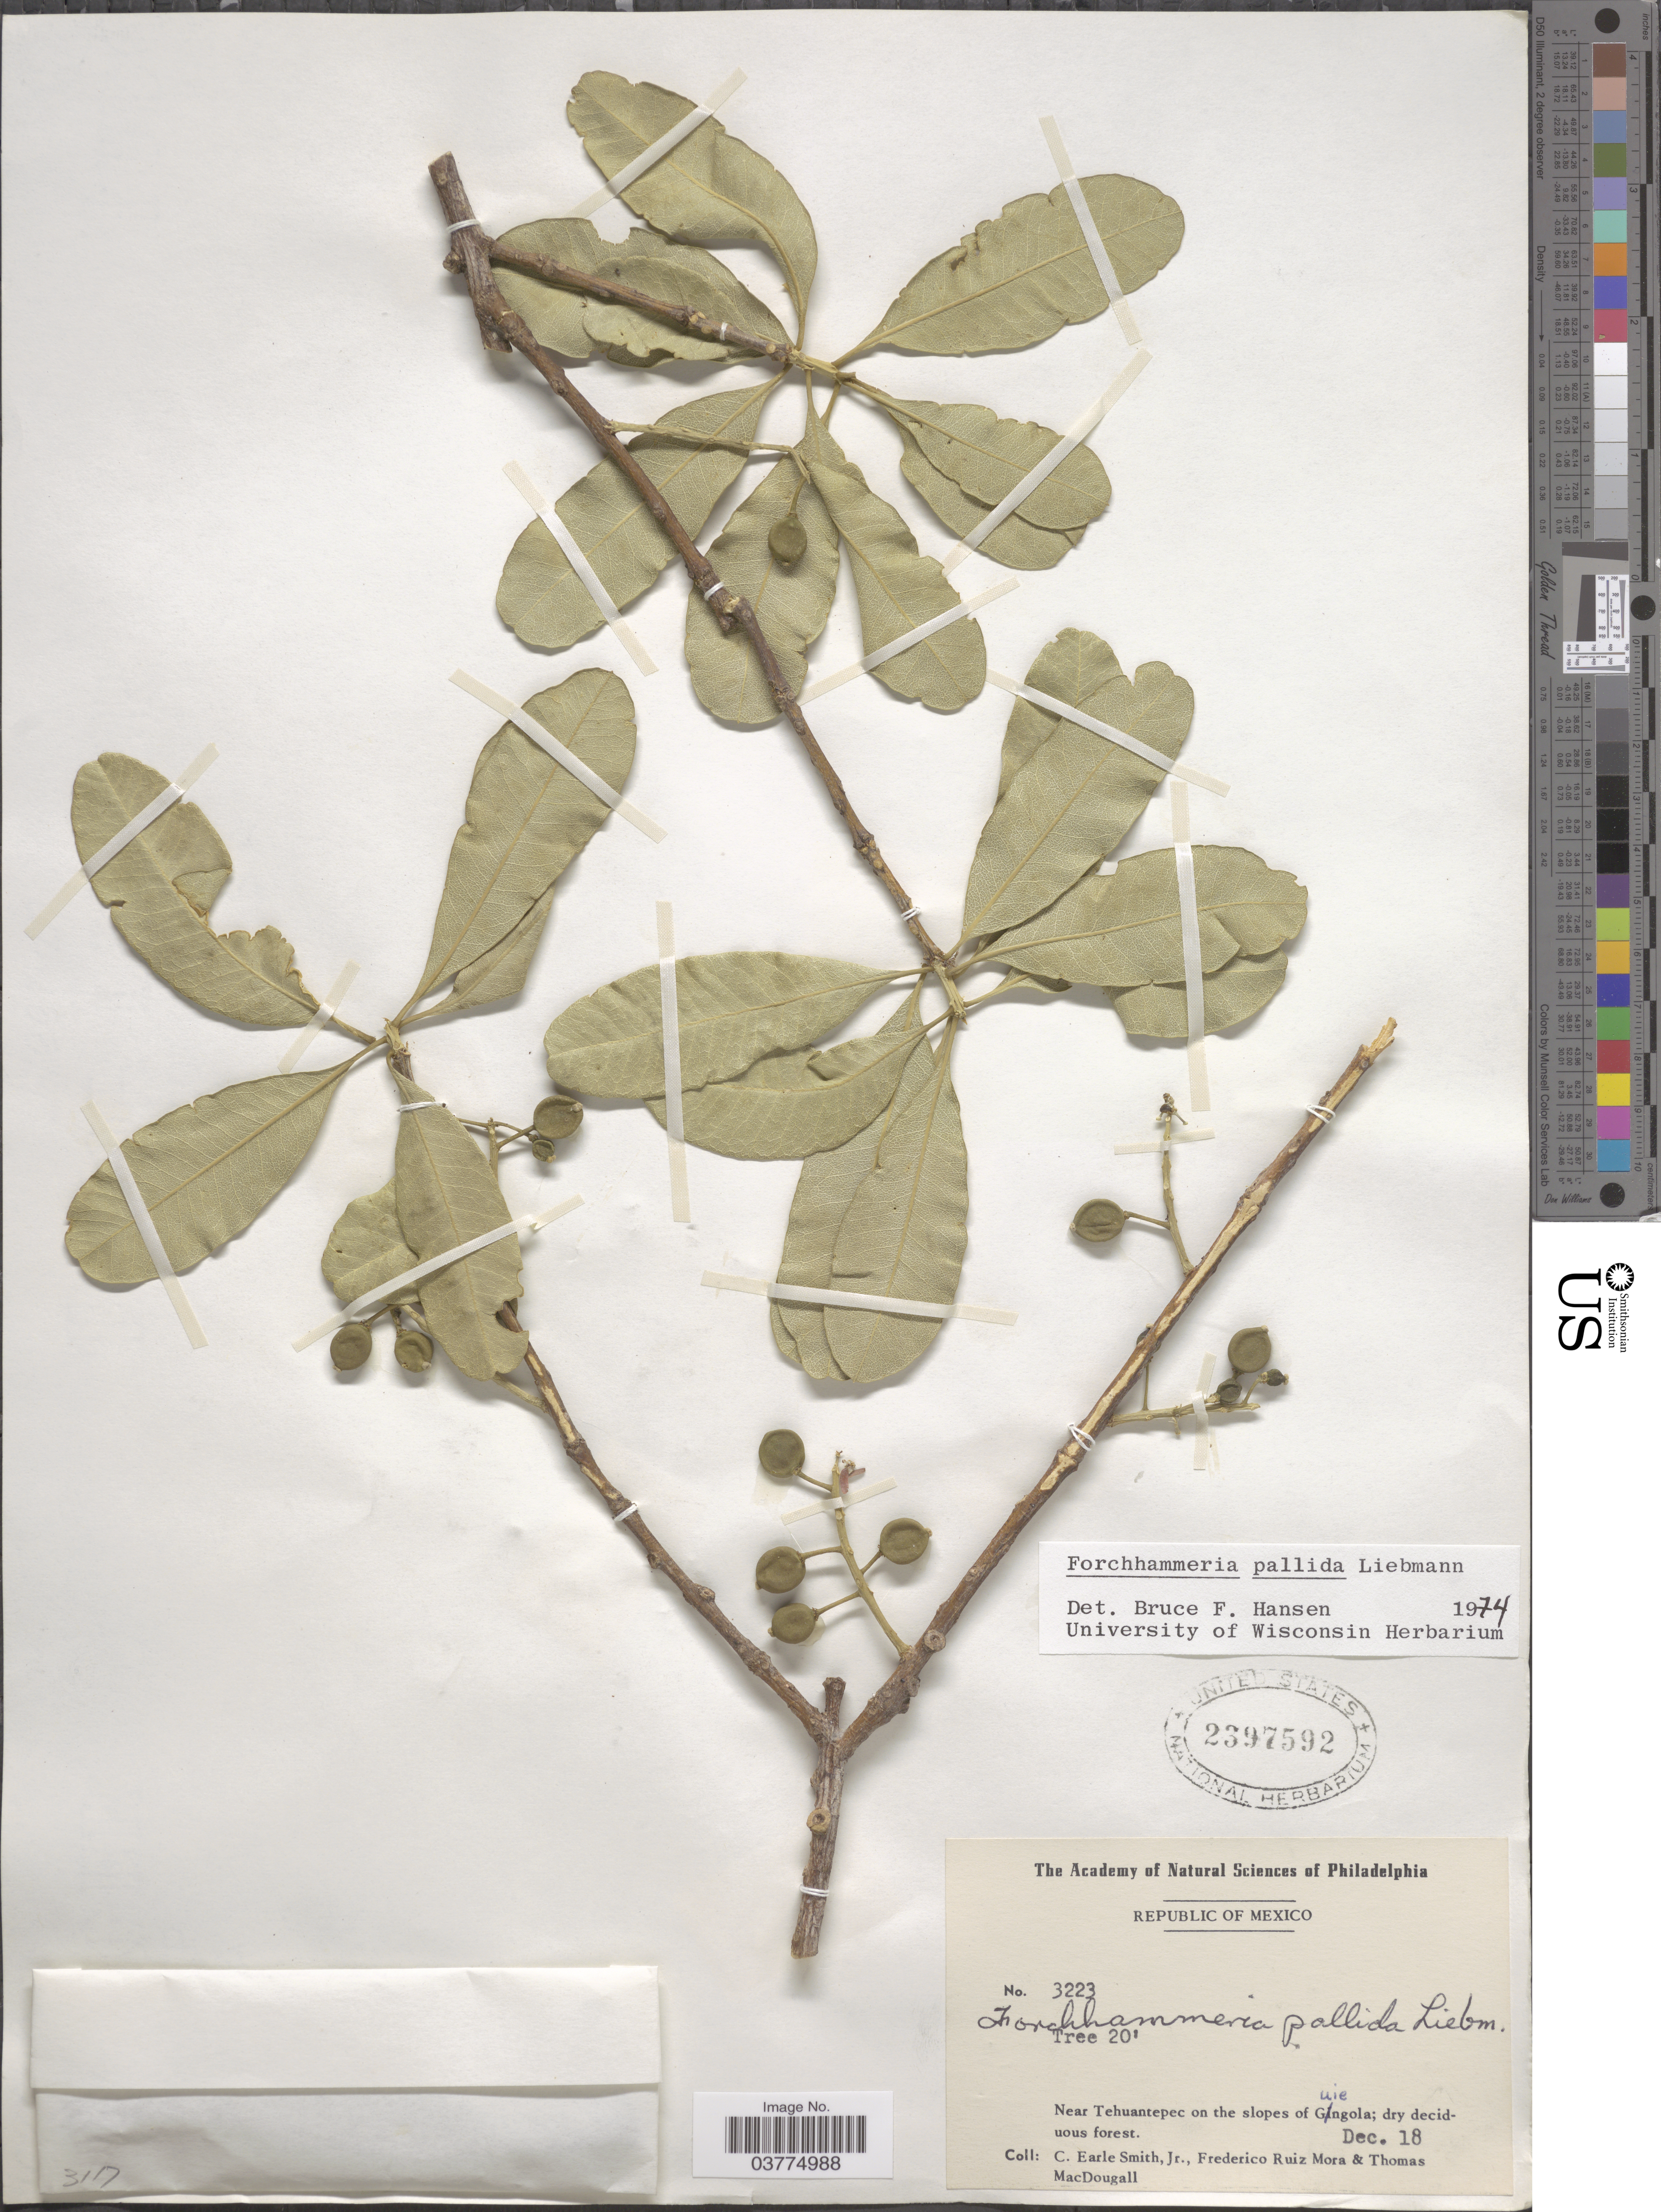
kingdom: Plantae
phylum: Tracheophyta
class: Magnoliopsida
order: Brassicales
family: Stixaceae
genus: Forchhammeria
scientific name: Forchhammeria pallida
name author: Liebm.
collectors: C. E. Smith Jr., Ruiz Mora, F. & T. B. MacDougall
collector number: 3223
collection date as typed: Transcribed d/m/y: /12/18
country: Mexico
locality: Near Tehuantepec on the slopes of Guiengola.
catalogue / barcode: US 2397592